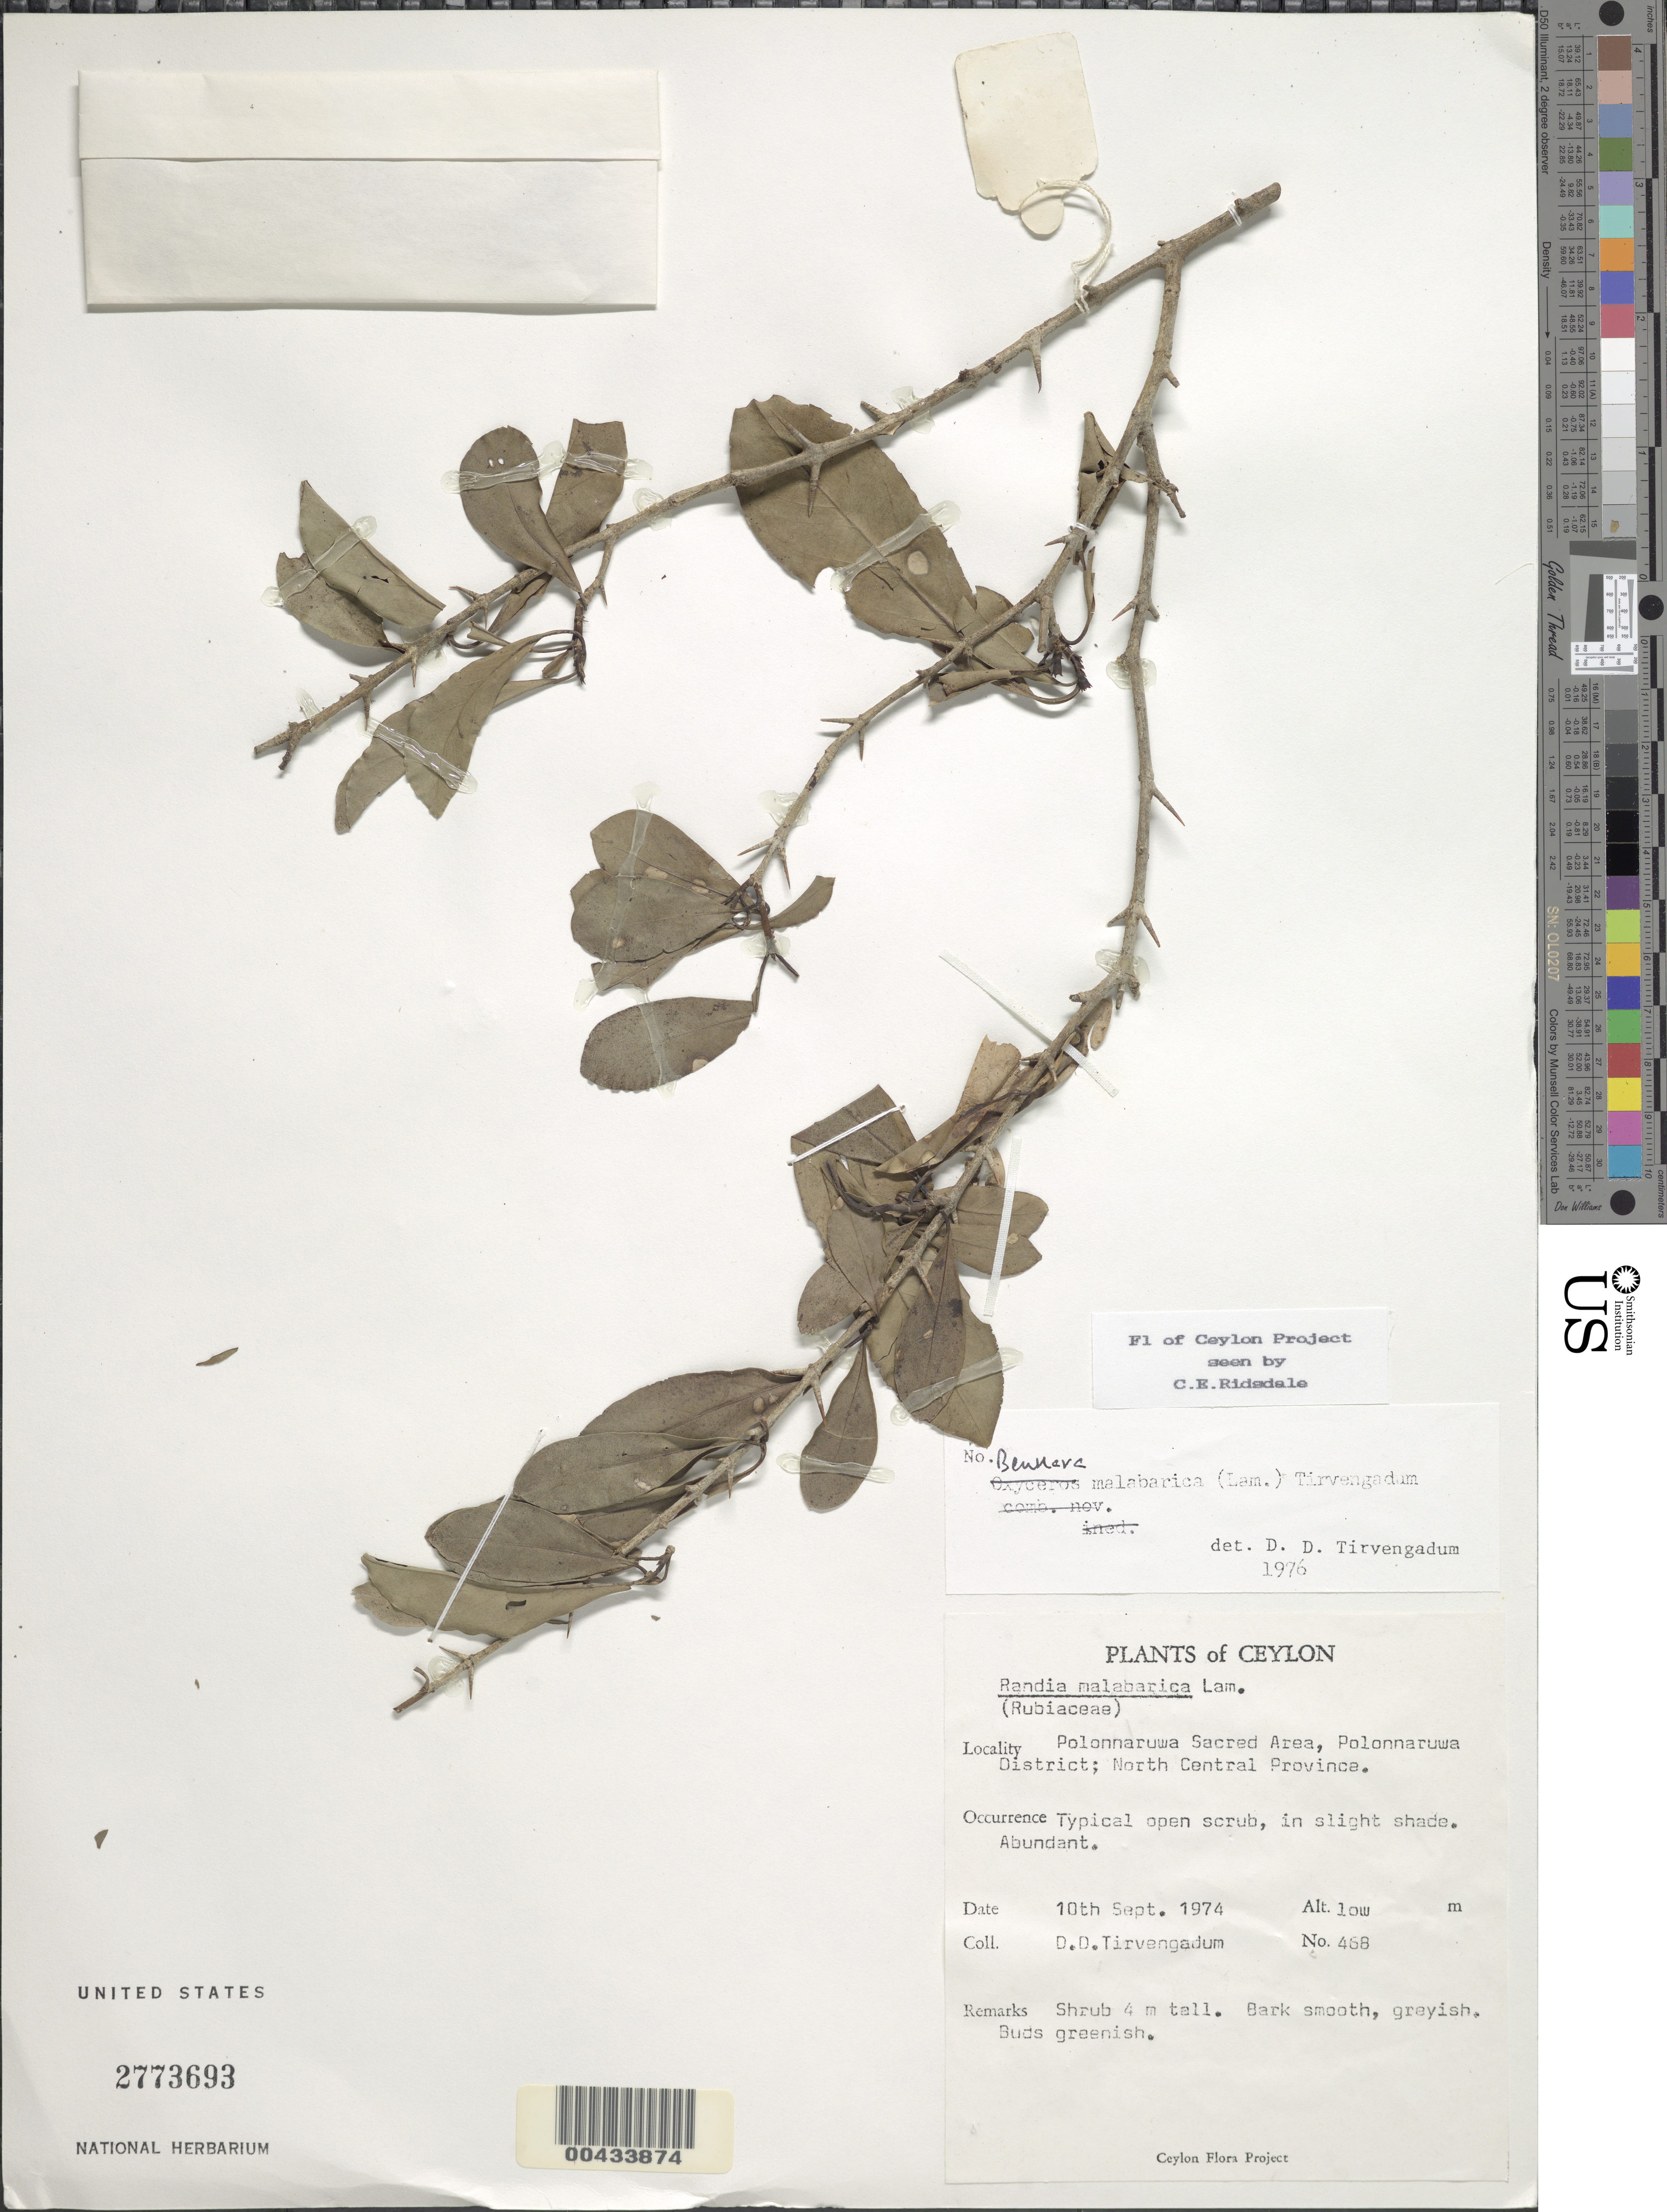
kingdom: Plantae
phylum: Tracheophyta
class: Magnoliopsida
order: Gentianales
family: Rubiaceae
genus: Benkara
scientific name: Benkara malabarica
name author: (Lam.) Tirveng.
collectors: D. Tirvengadum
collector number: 468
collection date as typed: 10 Sep 1974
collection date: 1974-09-10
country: Sri Lanka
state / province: North Central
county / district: Polonnaruwa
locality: Polonnaruwa Sacred Area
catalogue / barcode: US 2773693